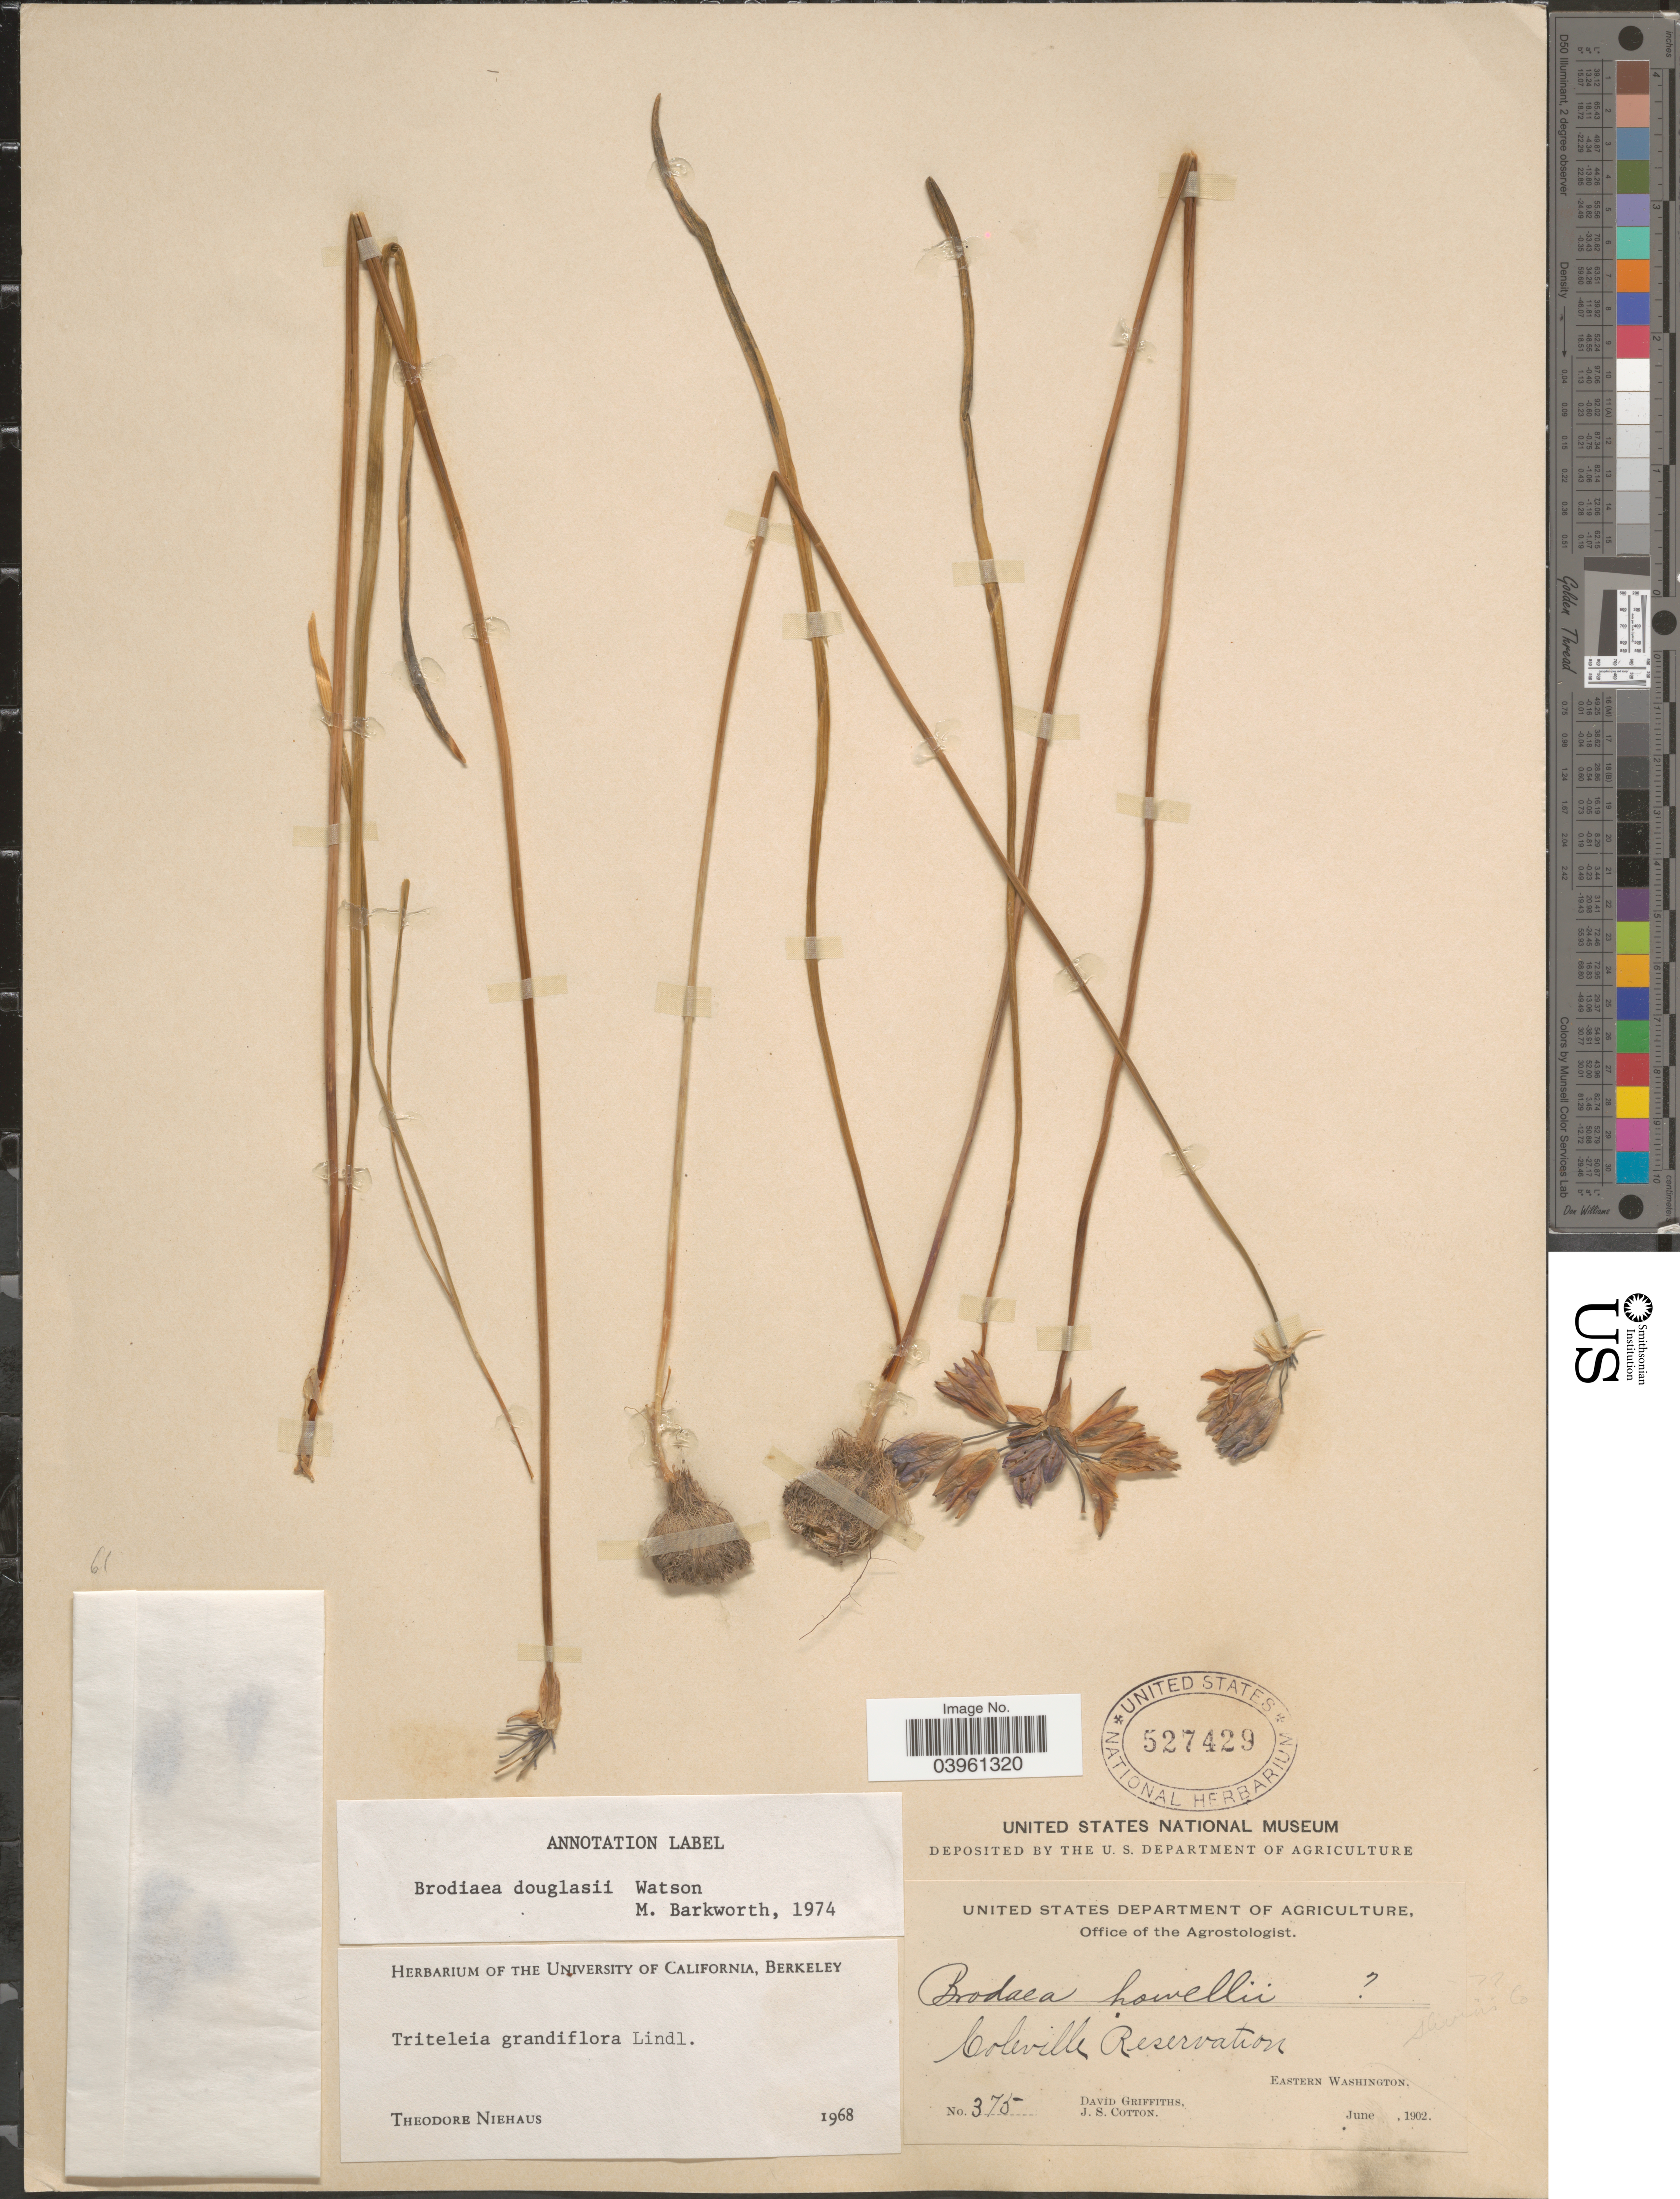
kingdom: Plantae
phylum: Tracheophyta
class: Liliopsida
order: Asparagales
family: Asparagaceae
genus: Triteleia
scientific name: Triteleia grandiflora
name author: Lindl.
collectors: D. Griffiths & J. S. Cotton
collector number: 375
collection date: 1902-06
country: United States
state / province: Washington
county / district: Stevens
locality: Coleville Reservation, Stevens Co., Eastern Washington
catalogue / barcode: US 527429